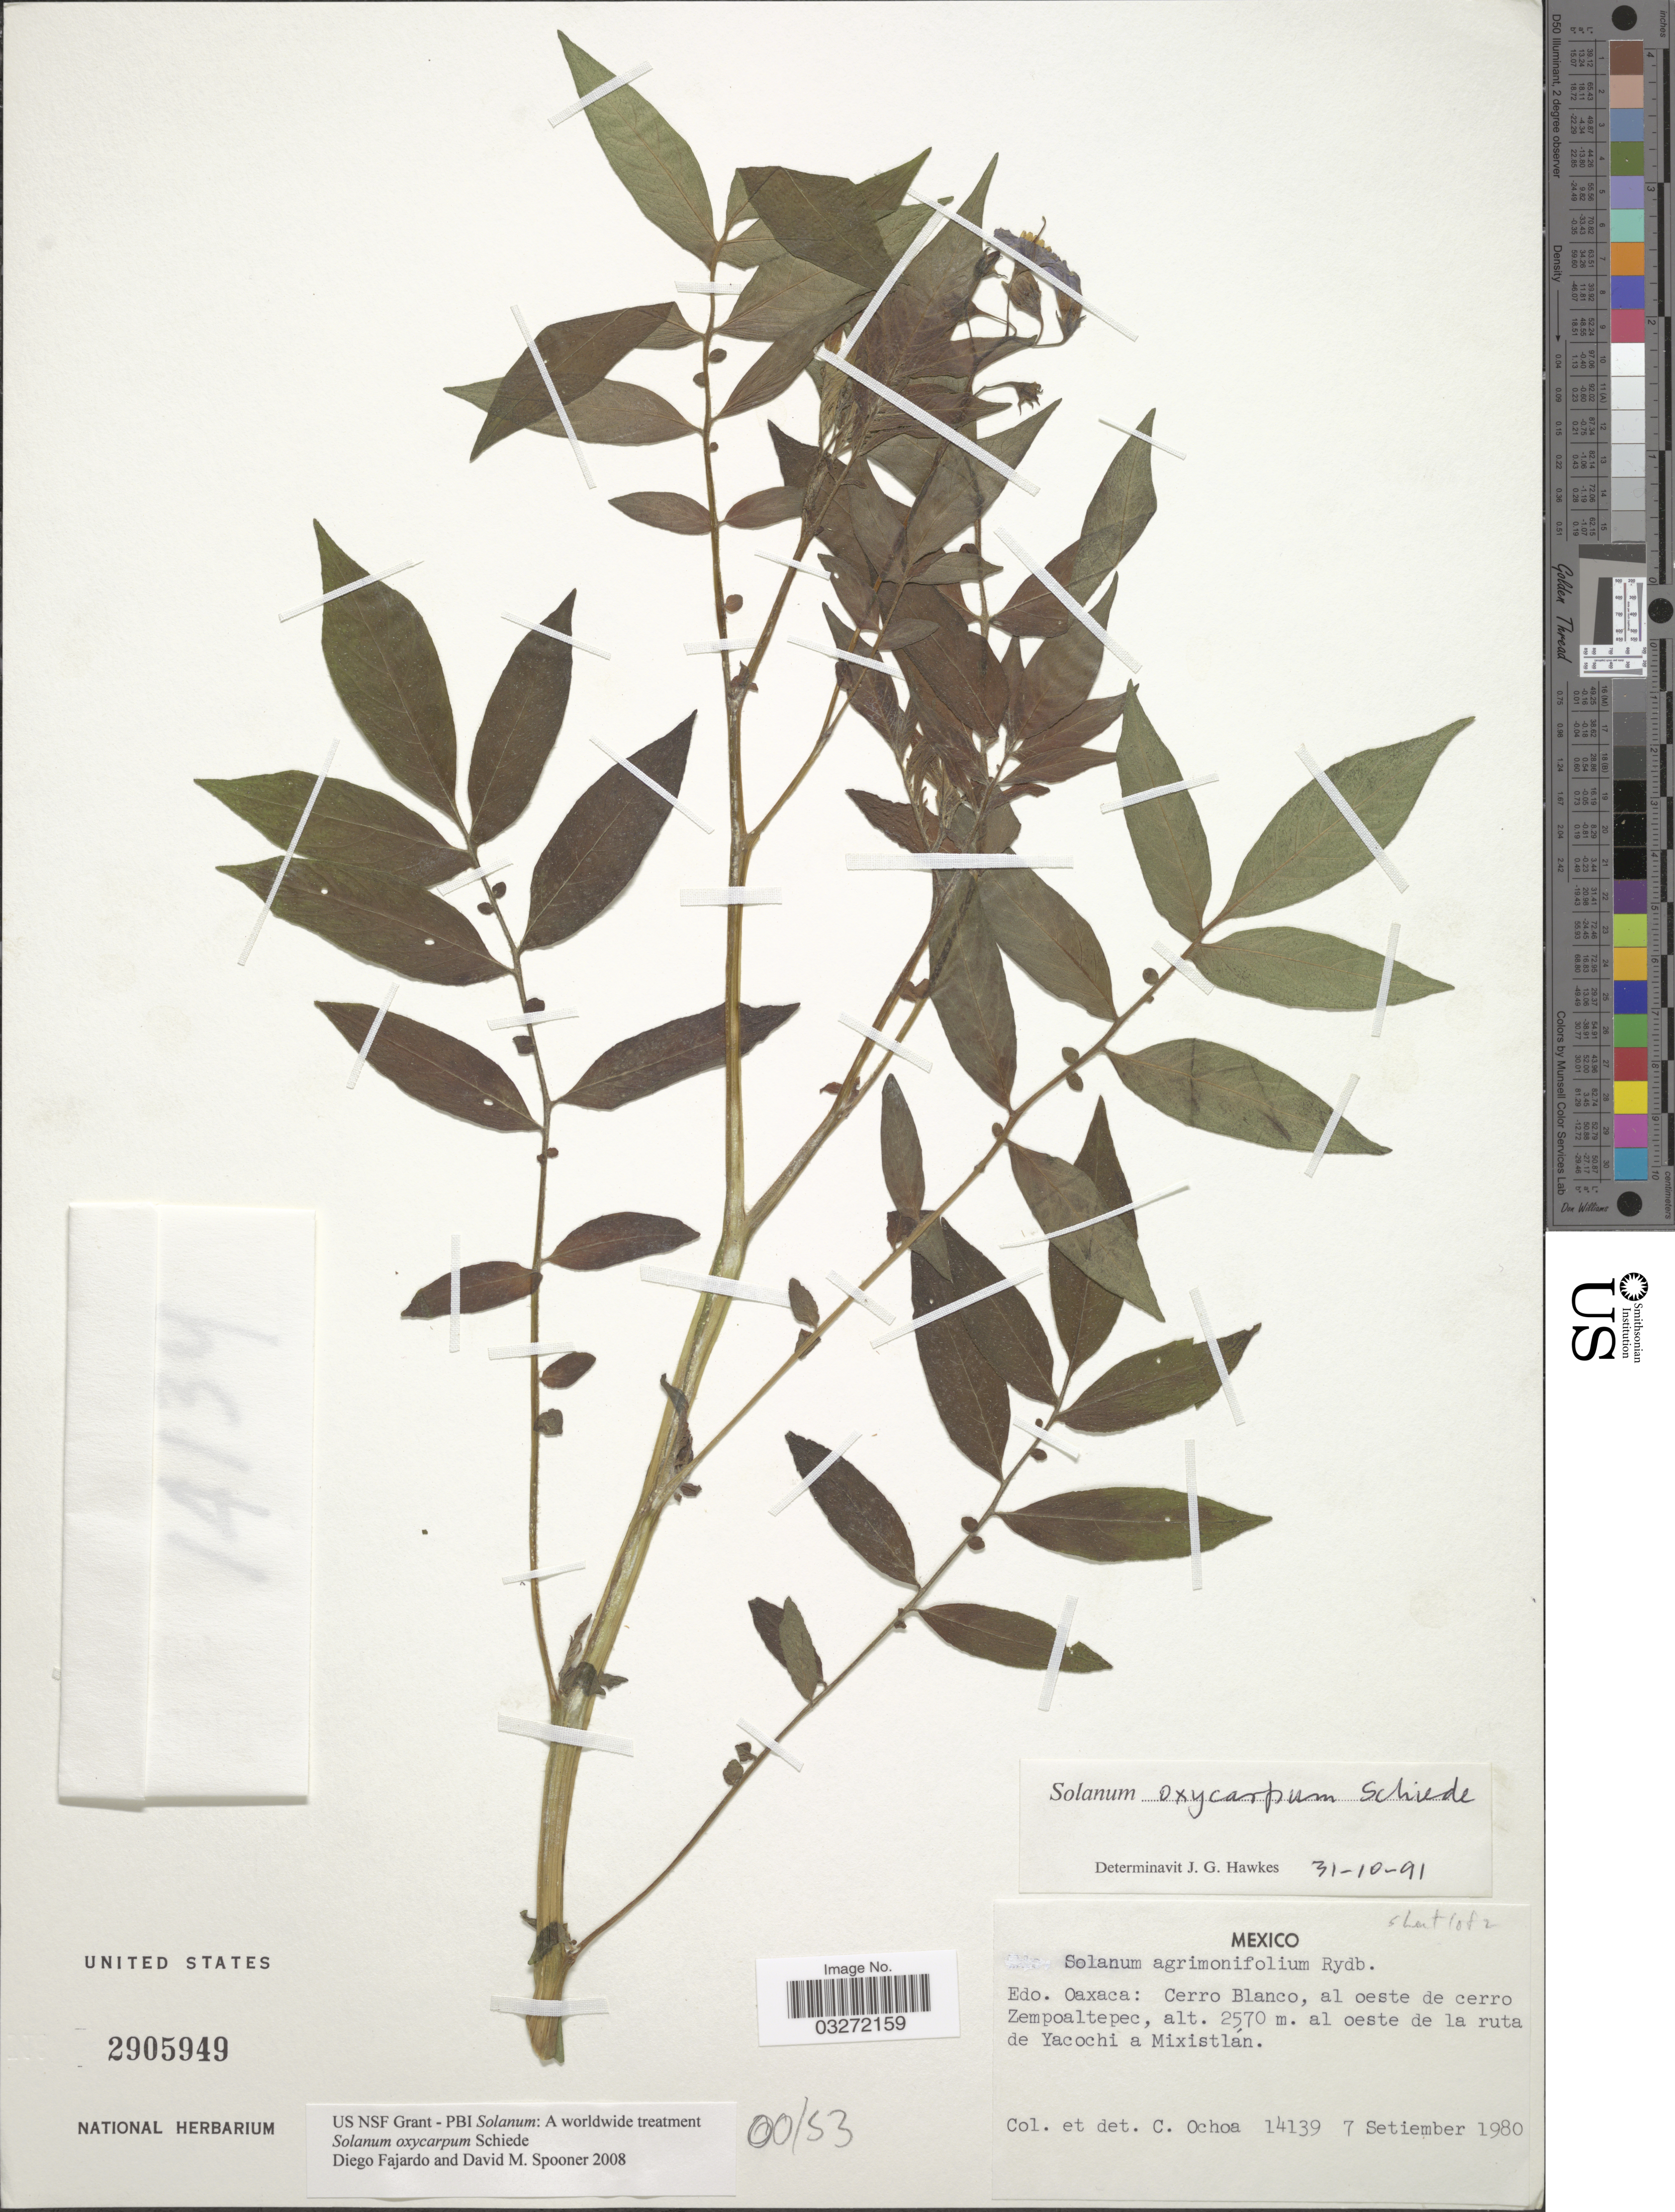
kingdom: Plantae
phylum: Tracheophyta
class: Magnoliopsida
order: Solanales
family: Solanaceae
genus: Solanum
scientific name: Solanum oxycarpum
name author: Schiede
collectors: C. Ochoa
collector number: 14139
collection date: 1980-09-07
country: Mexico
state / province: Oaxaca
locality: Cerro Blanco, al oeste de cerro Zempoaltepec, al oeste de la ruta de Yacochi a Mixistlán.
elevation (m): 2570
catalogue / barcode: US 2905949